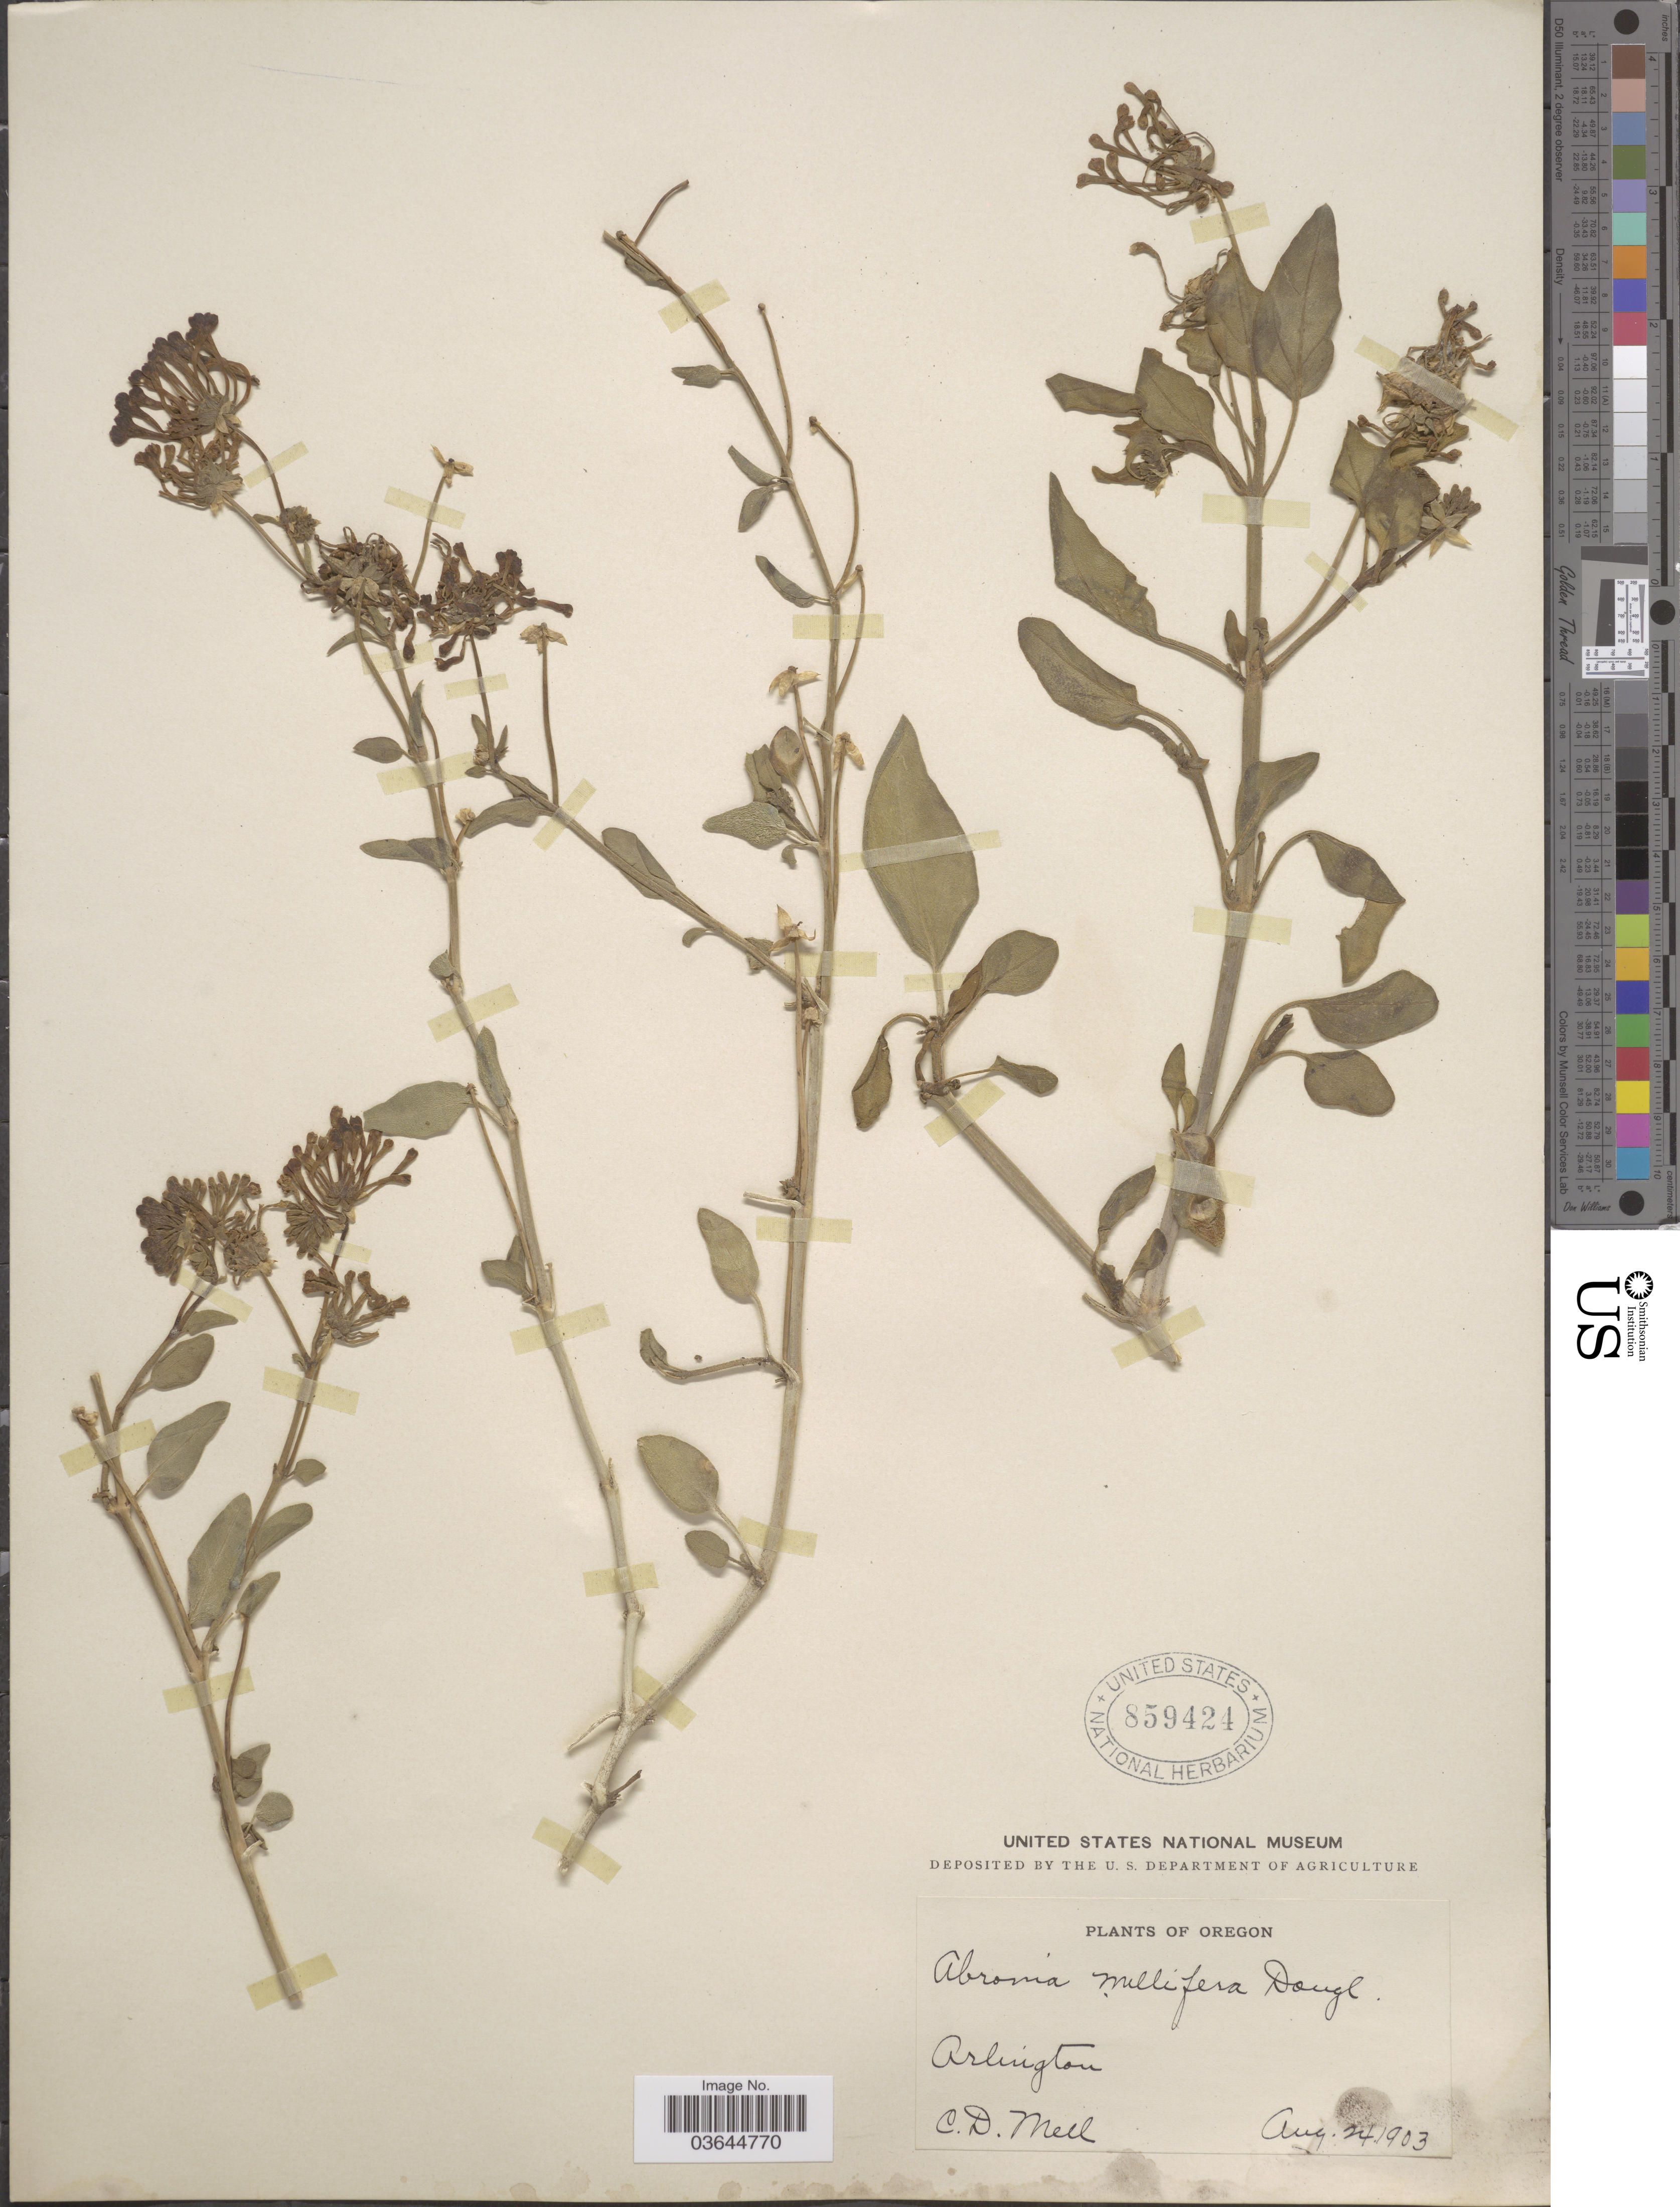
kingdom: Plantae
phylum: Tracheophyta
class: Magnoliopsida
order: Caryophyllales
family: Nyctaginaceae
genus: Abronia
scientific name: Abronia mellifera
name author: Douglas ex Hook.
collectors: C. D. Mell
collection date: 1903-08-24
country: United States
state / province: Oregon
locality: Arlington.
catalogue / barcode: US 859421